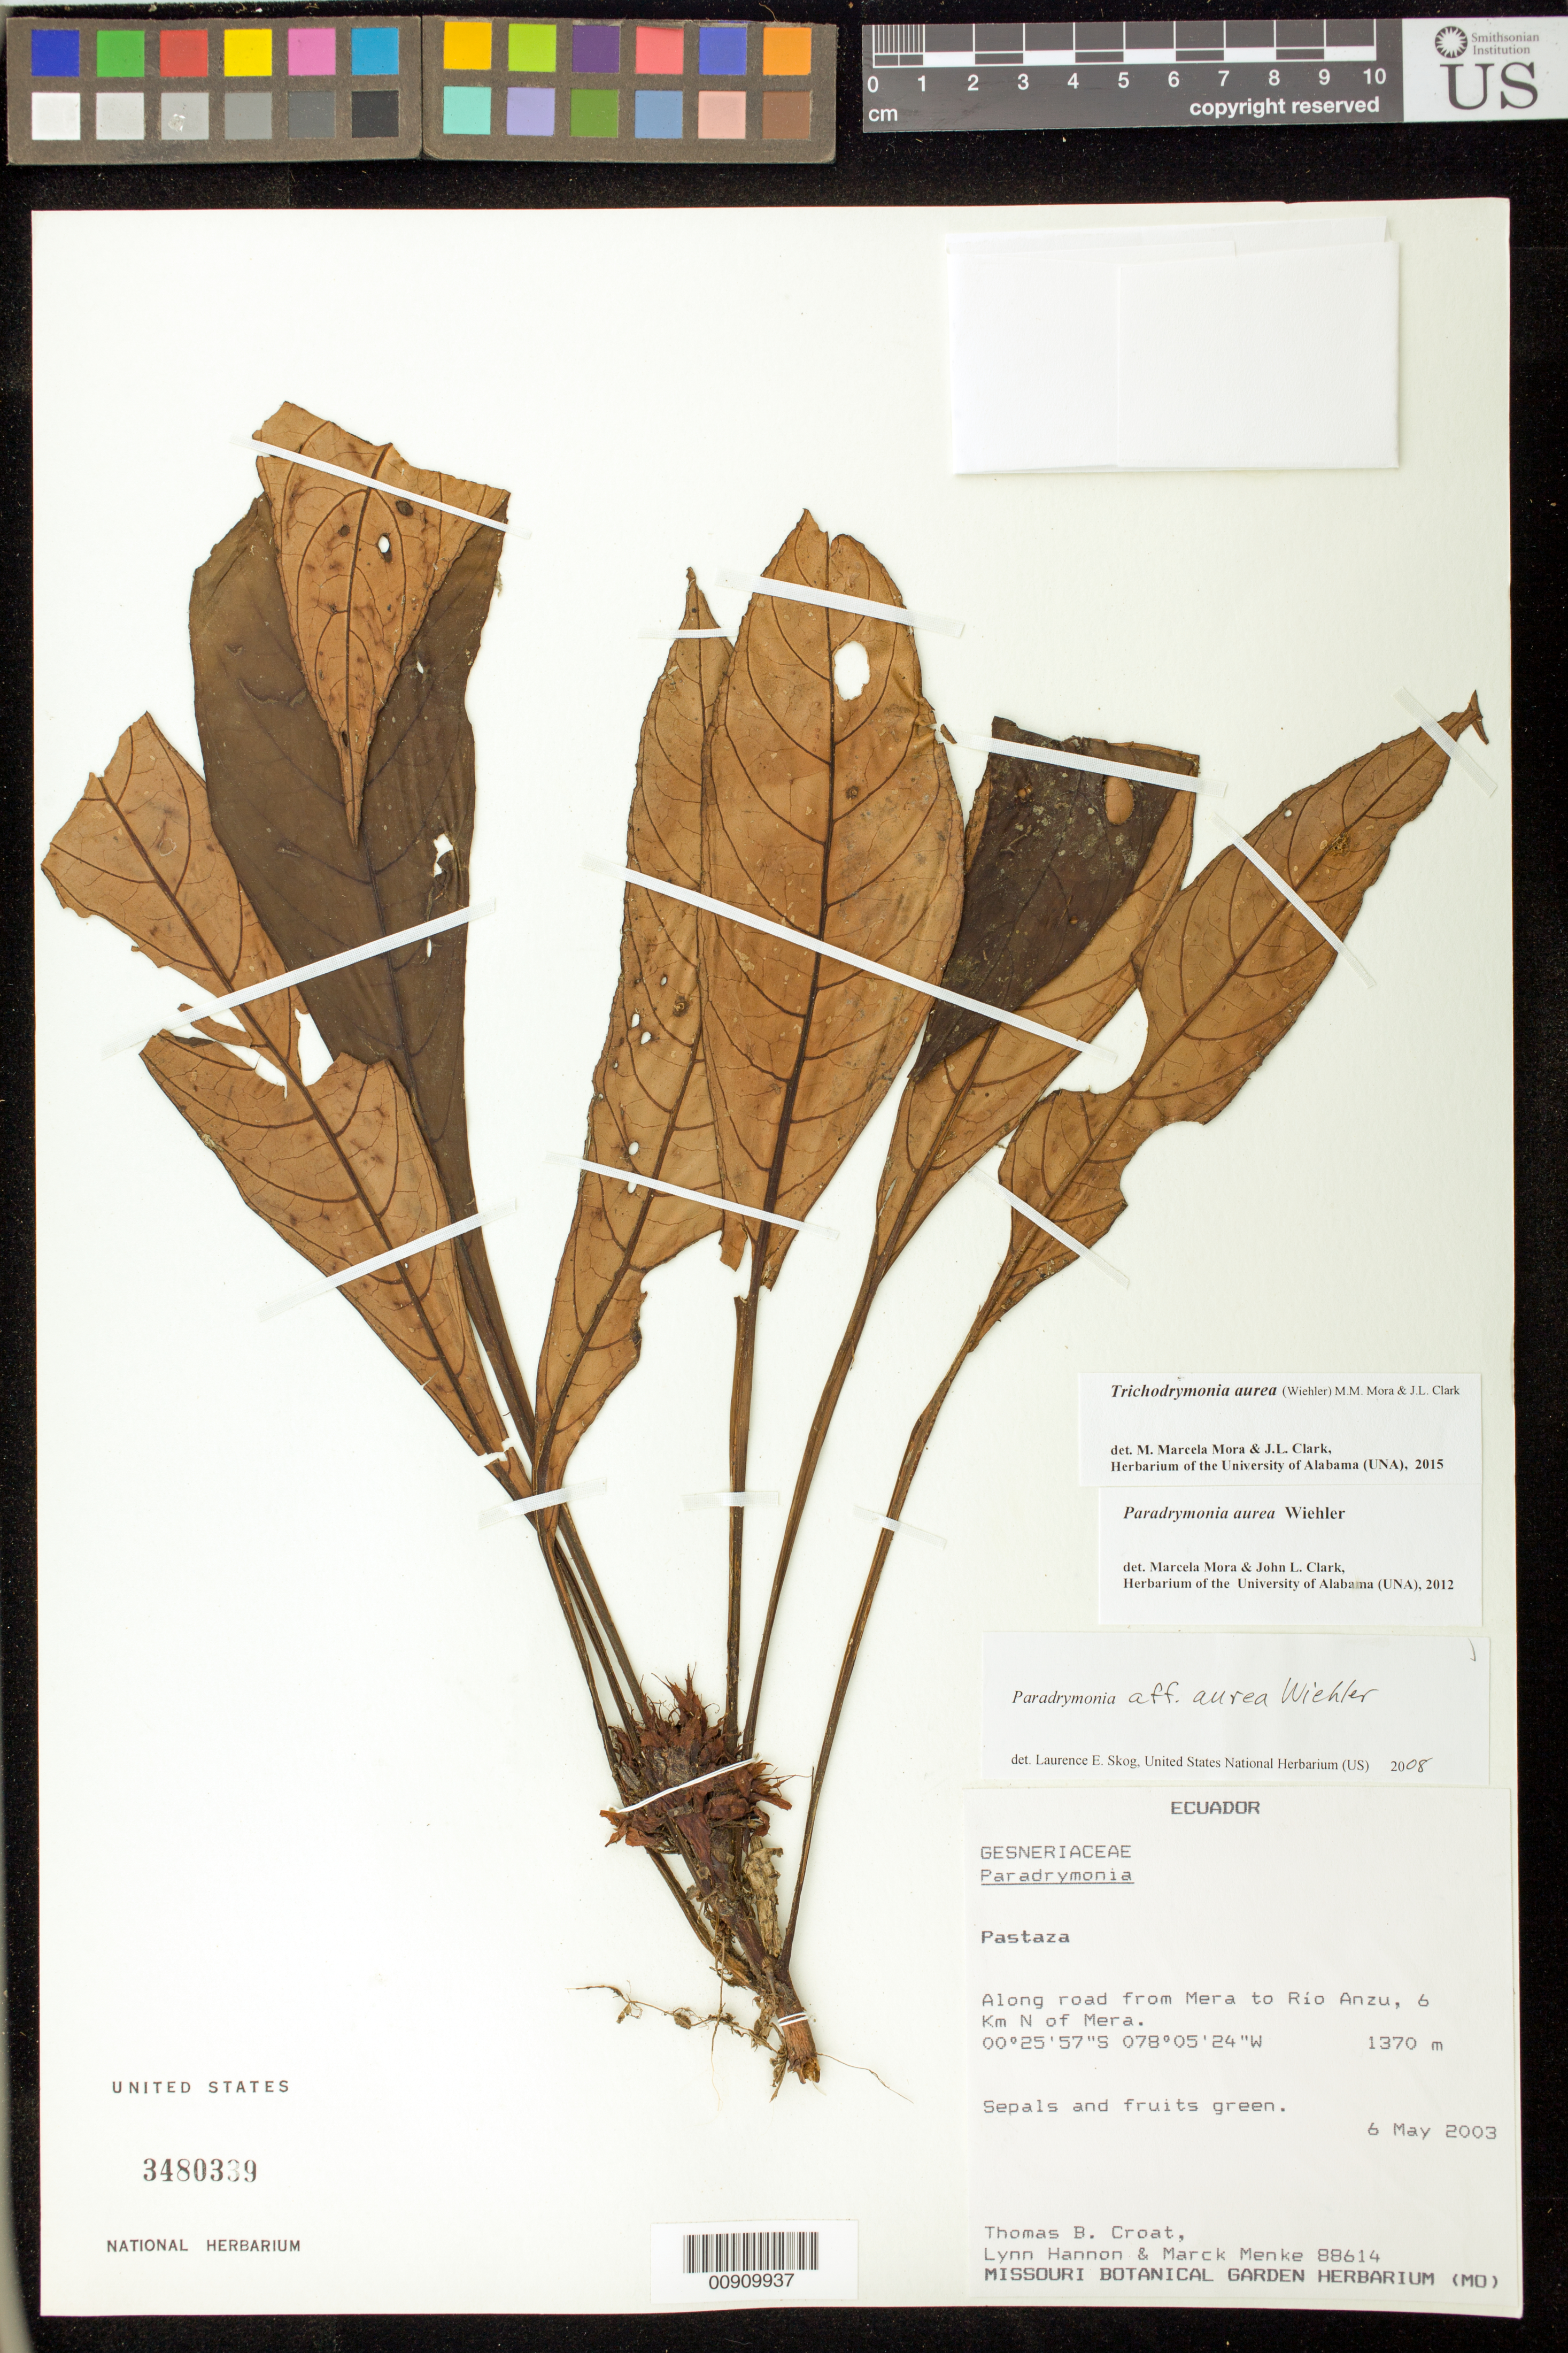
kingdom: Plantae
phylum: Tracheophyta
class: Magnoliopsida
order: Lamiales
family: Gesneriaceae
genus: Trichodrymonia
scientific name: Trichodrymonia aurea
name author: (Wiehler) M.M. Mora & J.L. Clark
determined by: Mora, M. M.; Clark, J. L.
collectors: T. B. Croat, L. Hannon & M. Menke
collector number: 88614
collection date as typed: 06 May 2003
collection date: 2003-05-06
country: Ecuador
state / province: Pastaza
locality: Along road from Mera to Río Anzu, 6 km N of Mera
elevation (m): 1370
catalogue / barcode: US 3480339